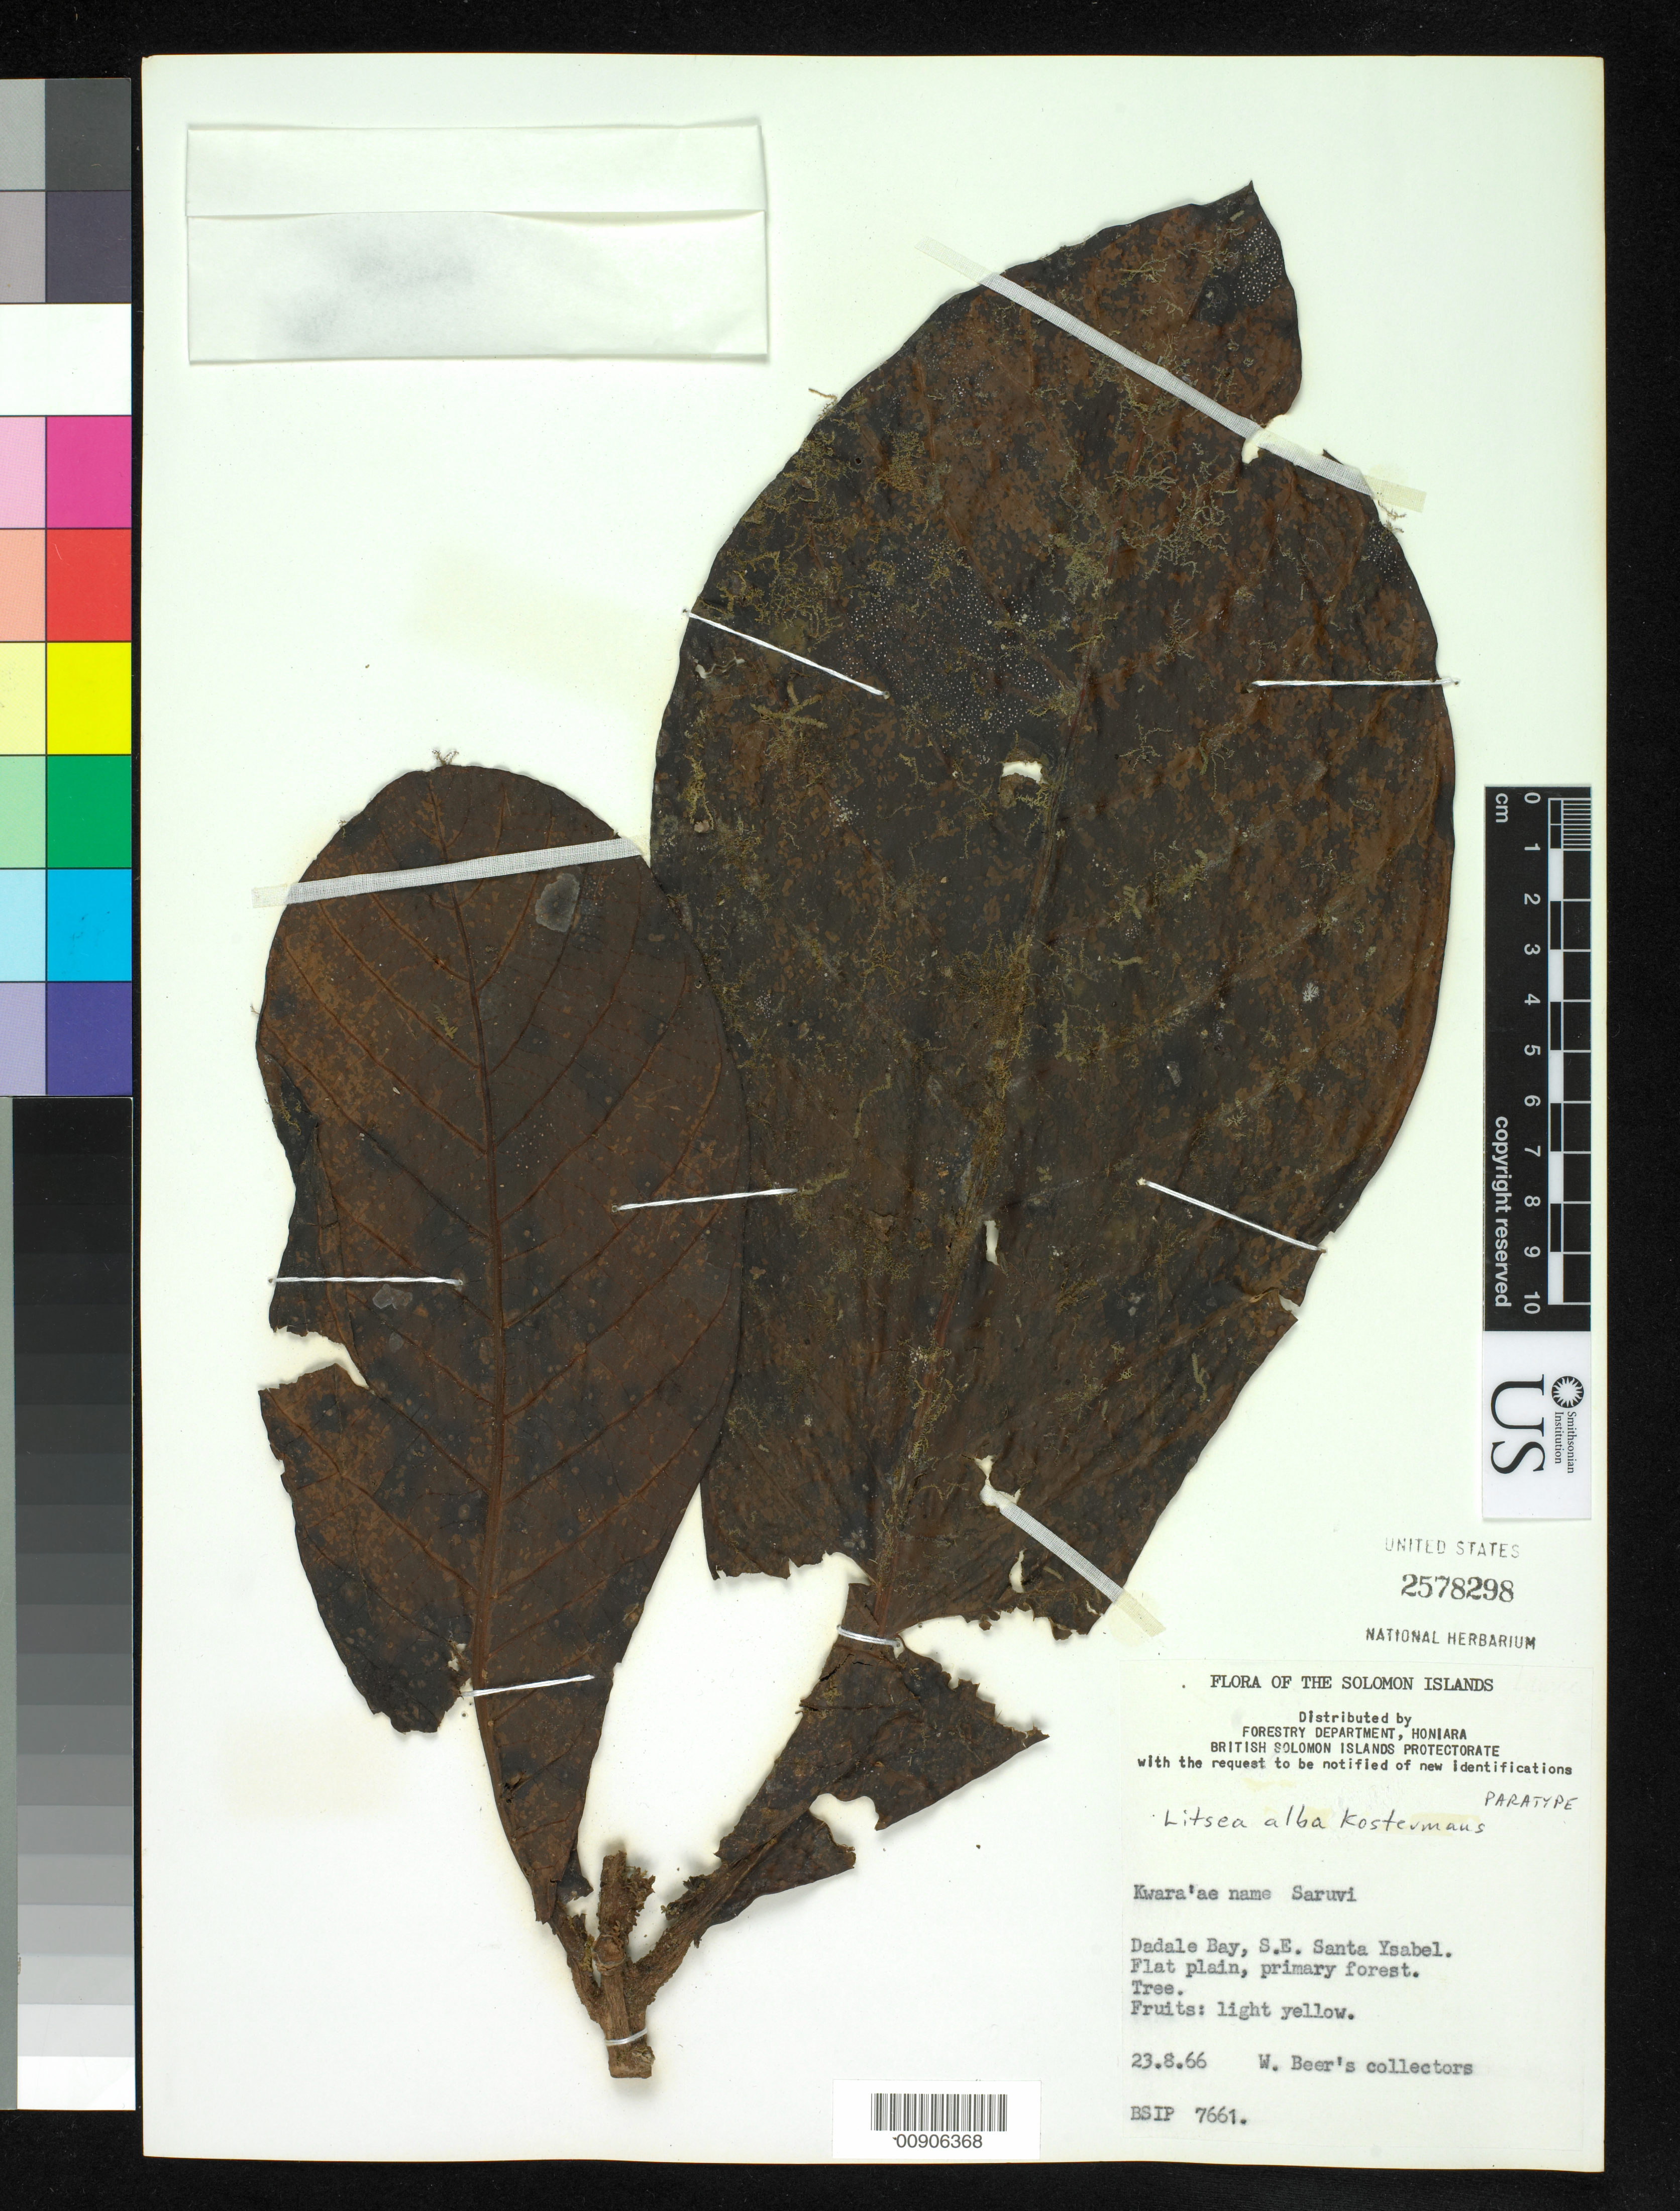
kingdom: Plantae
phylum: Tracheophyta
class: Magnoliopsida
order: Laurales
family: Lauraceae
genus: Litsea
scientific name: Litsea alba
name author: Kosterm.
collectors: W. Beer's Collectors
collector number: BSIP 7661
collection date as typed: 23 Aug 1966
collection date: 1966-08-23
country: Solomon Islands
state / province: Isabel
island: Santa Isabel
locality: Dadale Bay, S. e. Santa Isabel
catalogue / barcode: US 2578298